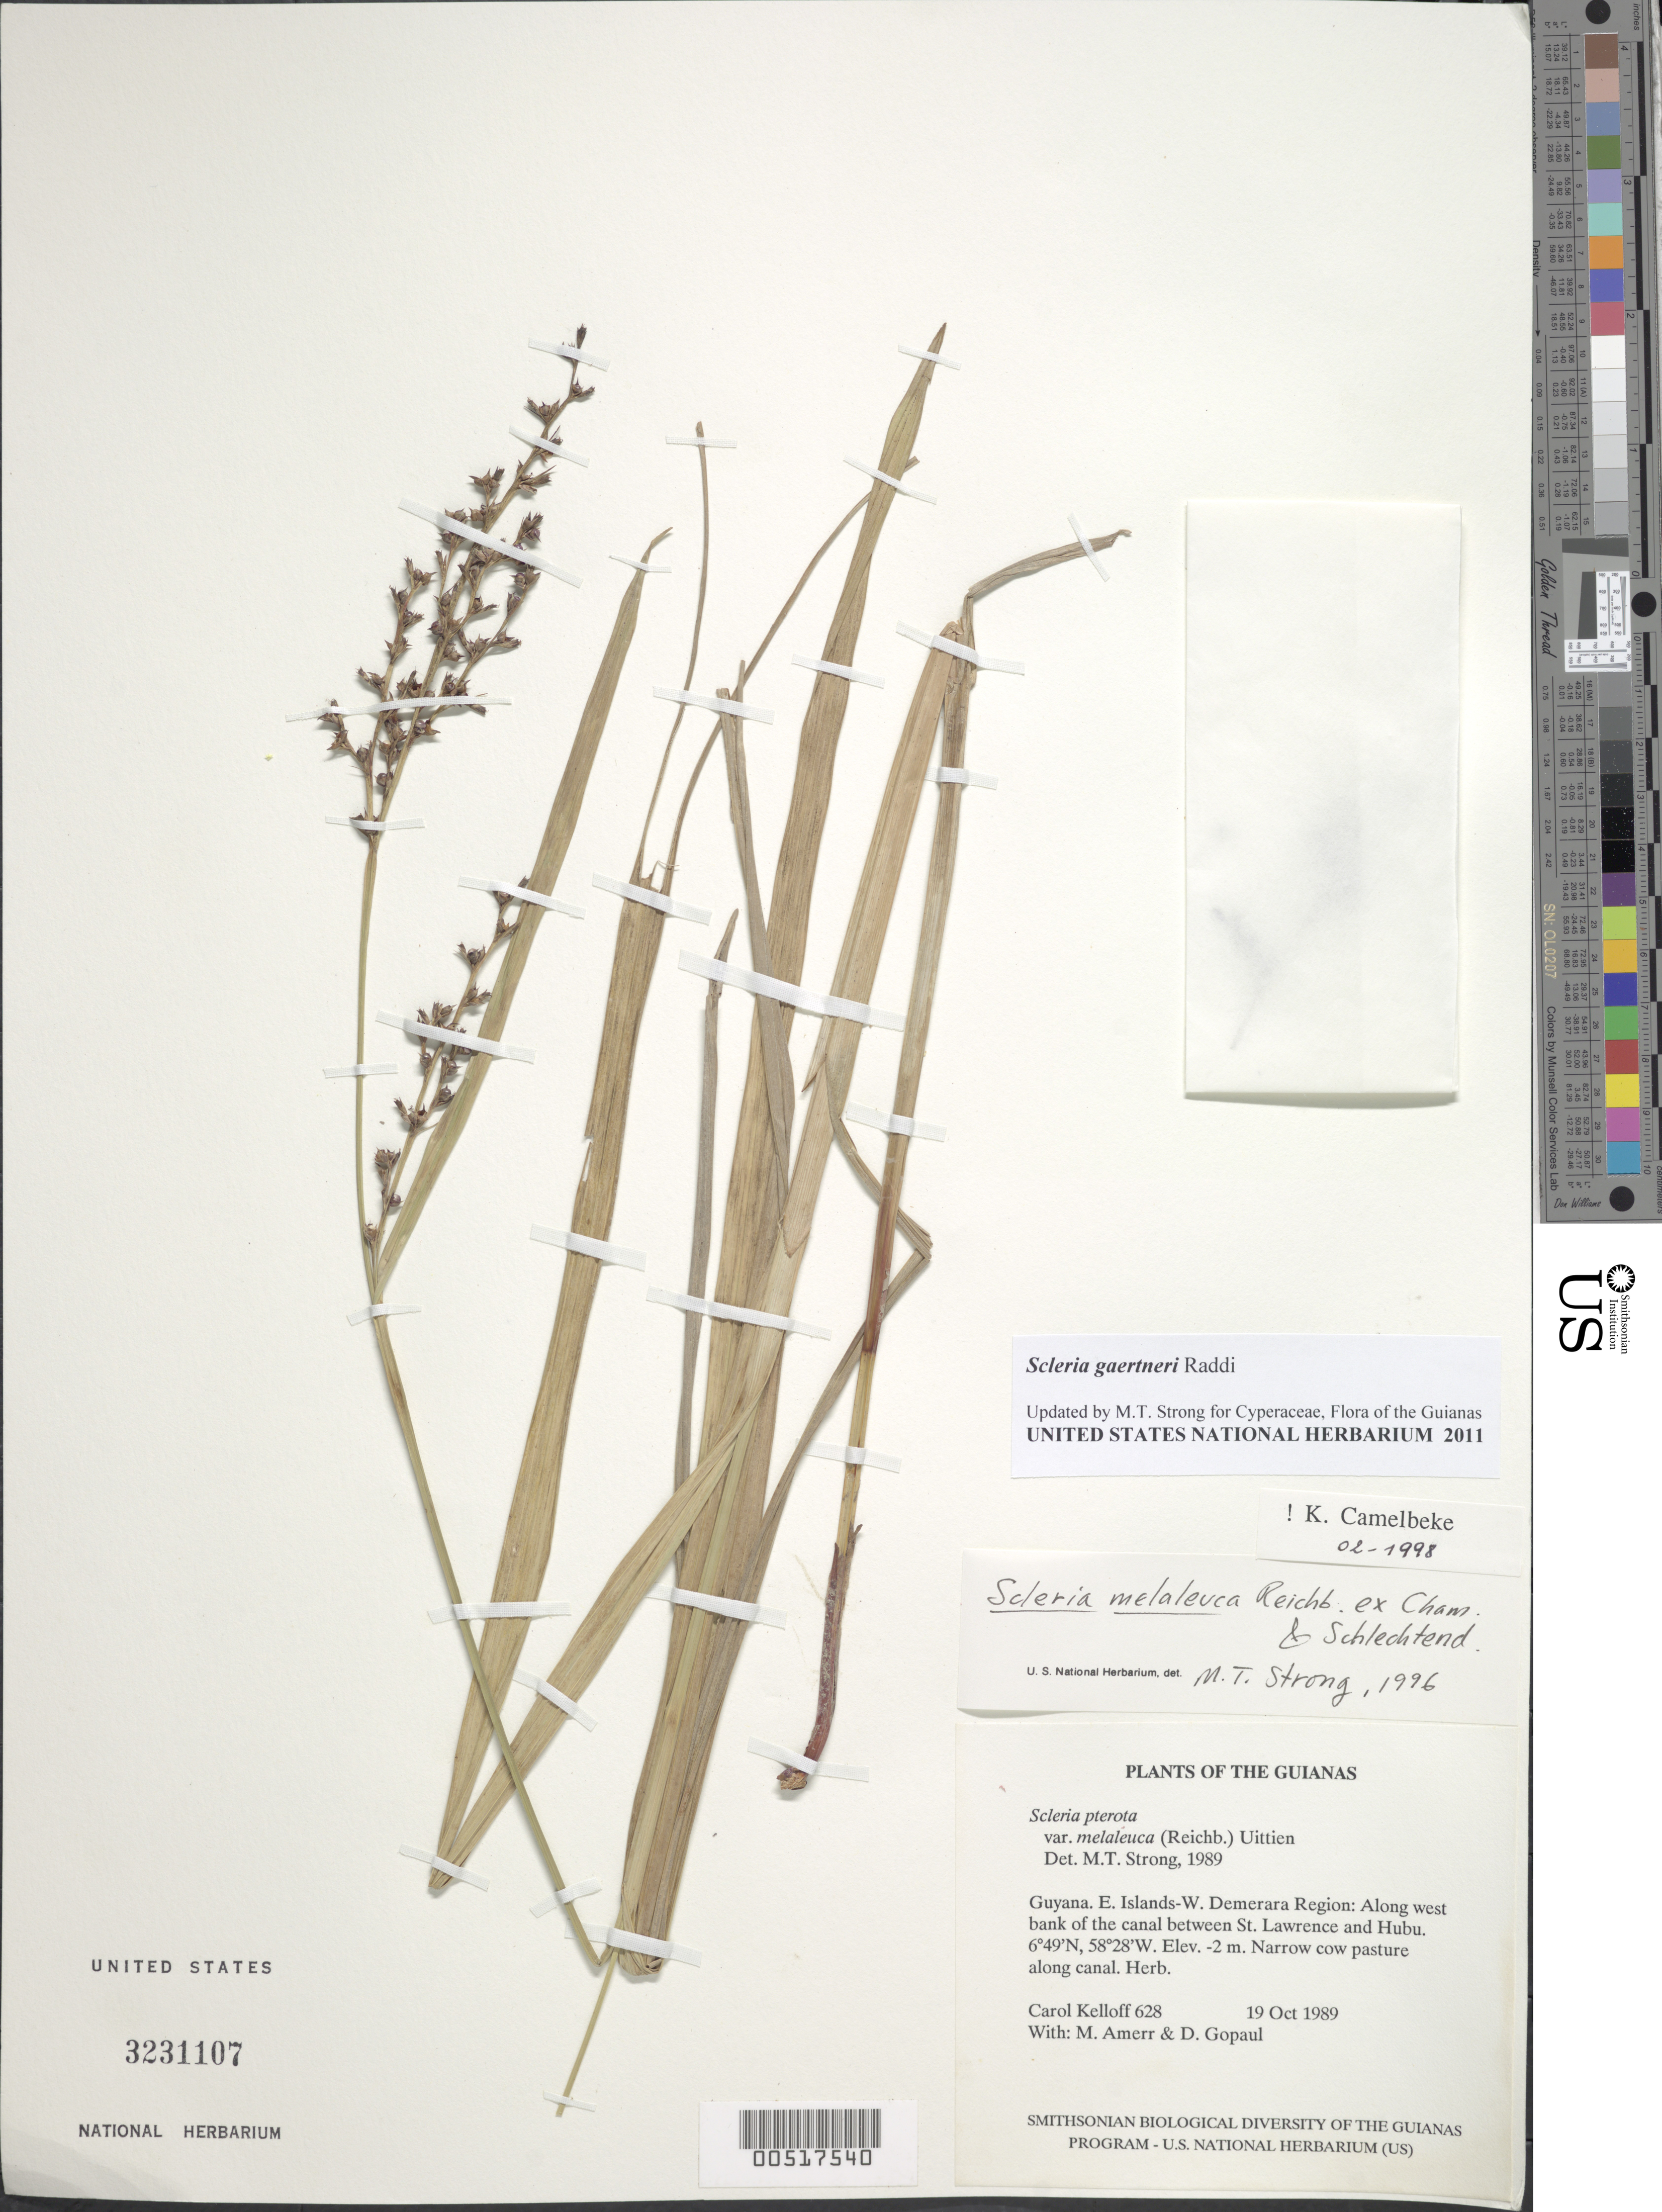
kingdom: Plantae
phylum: Tracheophyta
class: Liliopsida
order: Poales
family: Cyperaceae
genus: Scleria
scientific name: Scleria gaertneri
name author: Raddi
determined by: Strong, M. T., (US), Smithsonian Institution - National Museum of Natural History (UNITED STATES)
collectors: C. L. Kelloff, M. Ameer & D. Gopaul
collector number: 628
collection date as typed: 19 October 1989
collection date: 1989-10-19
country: Guyana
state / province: Essequibo Isl-W. Demerara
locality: Along west bank of the canal between St. Lawrence and Hubu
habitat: Narrow cow pasture along canal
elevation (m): -2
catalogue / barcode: US 3231107